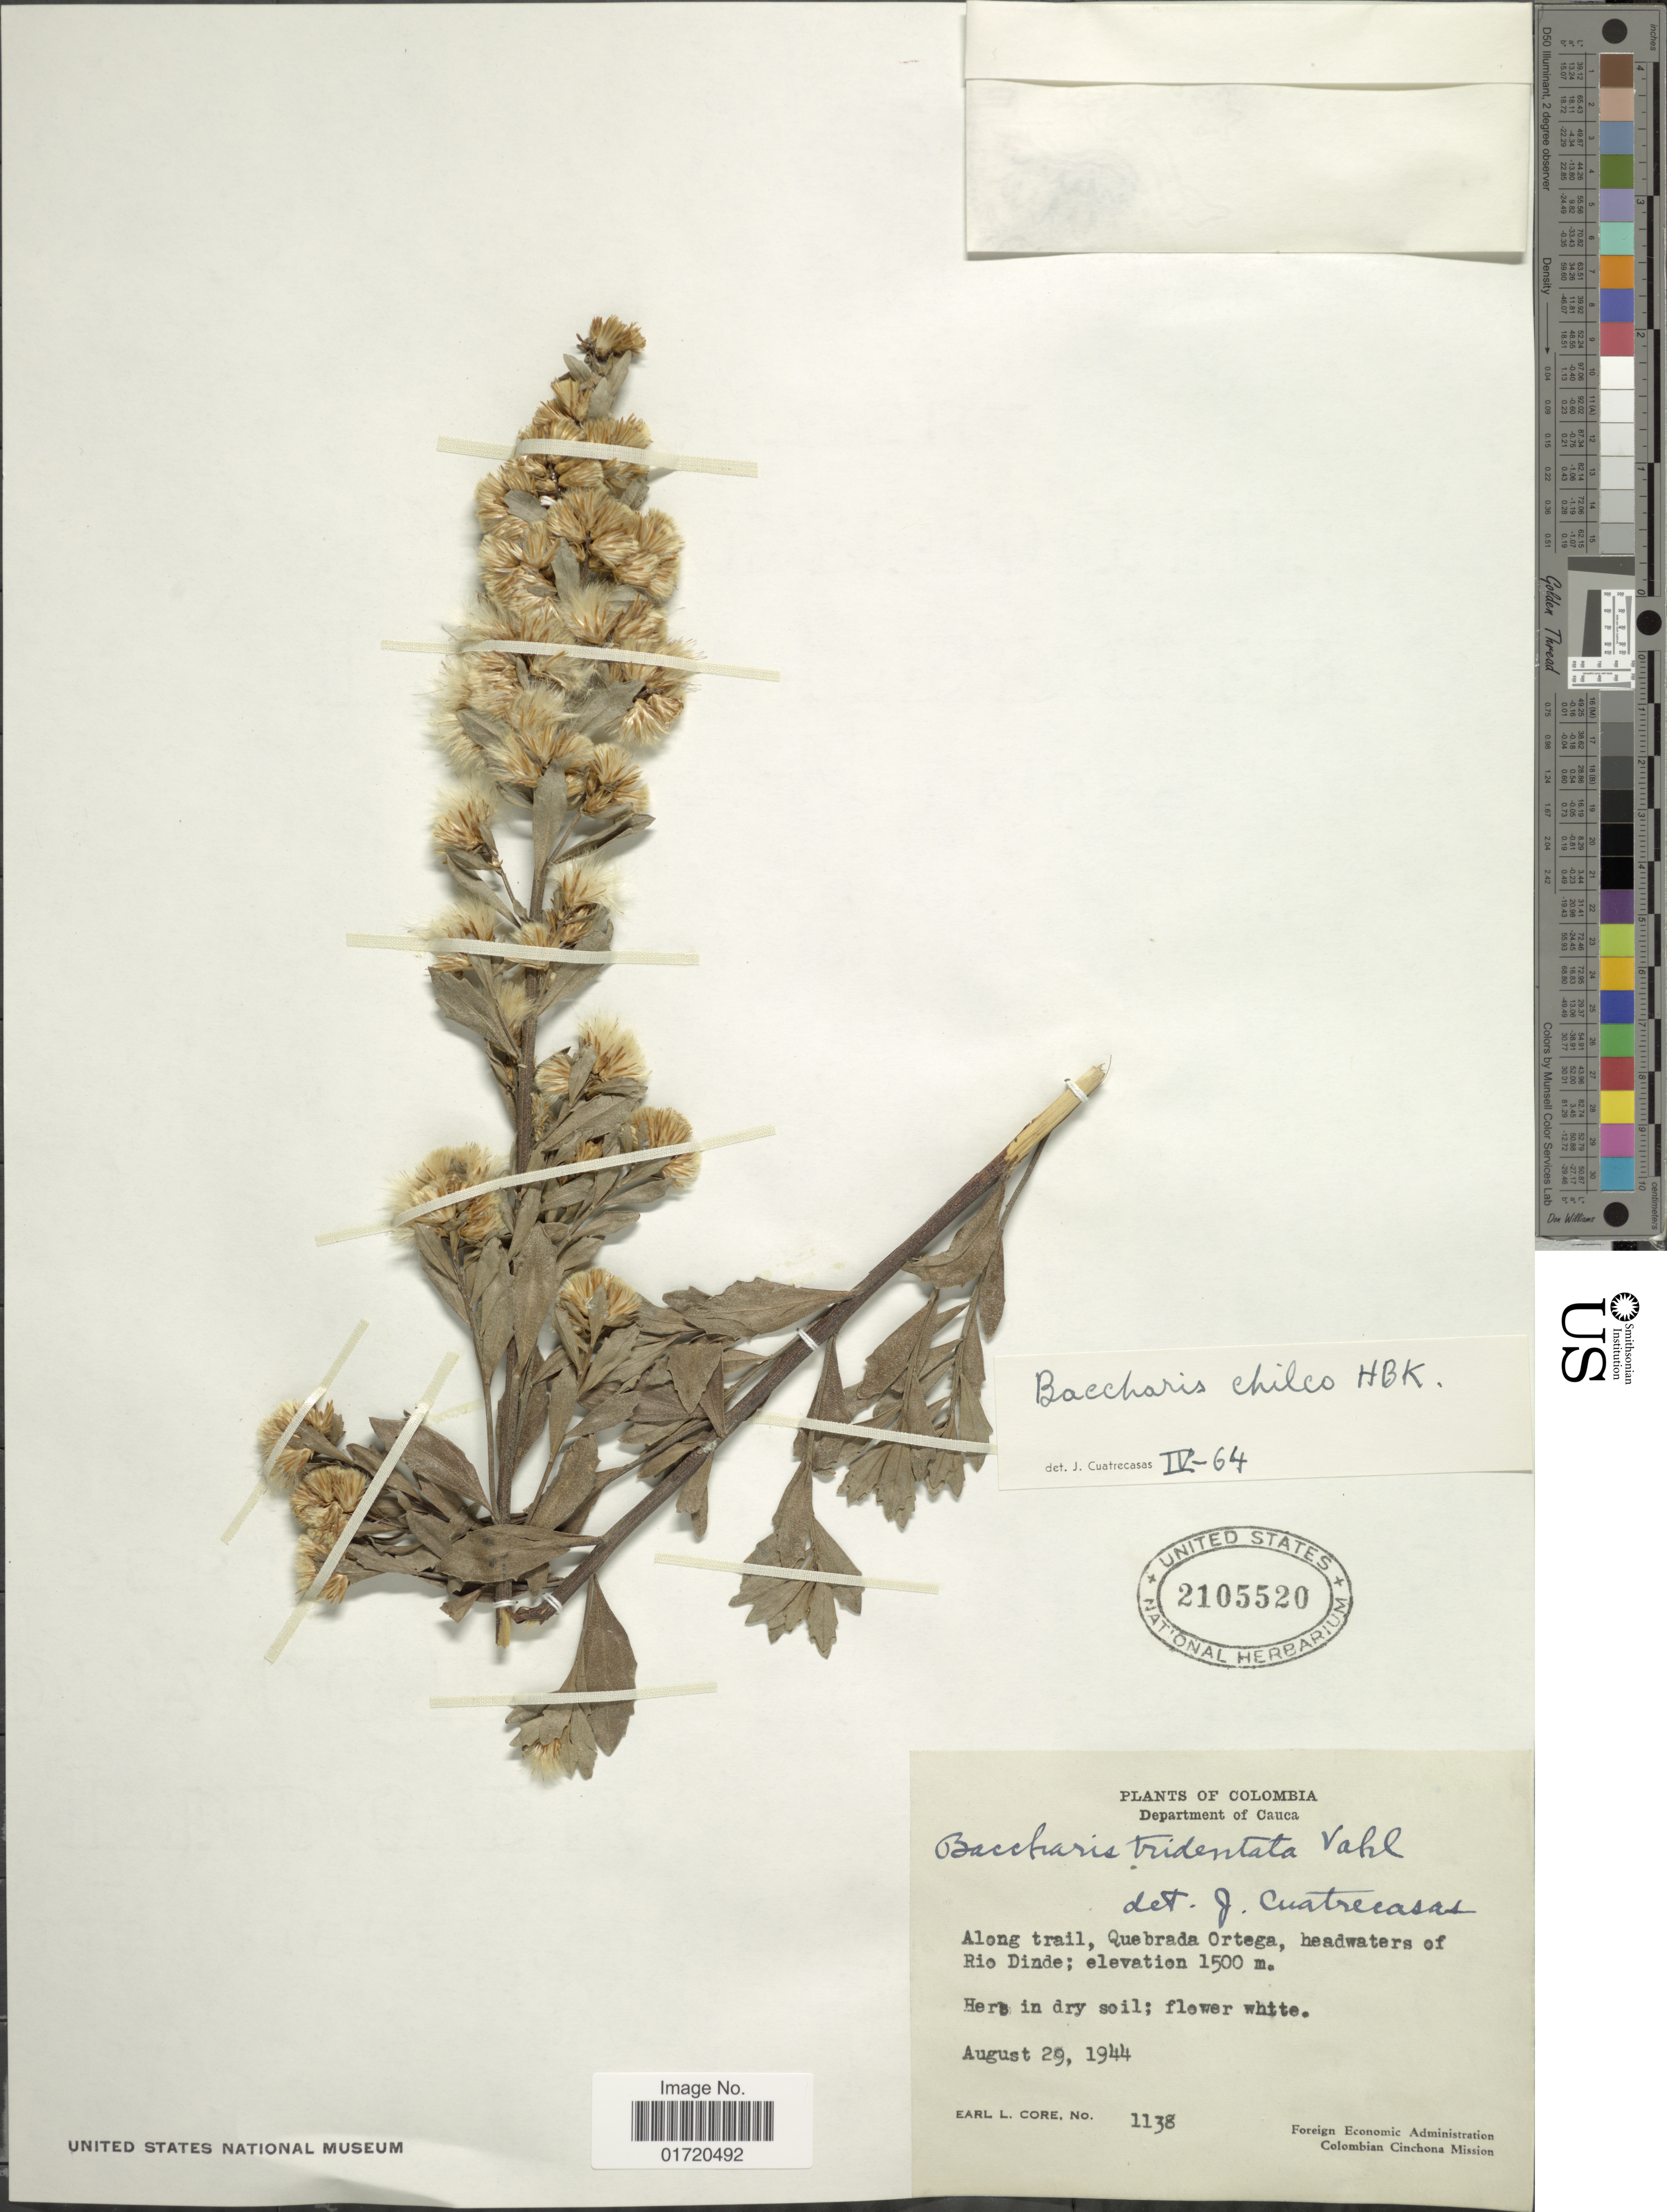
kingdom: Plantae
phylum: Tracheophyta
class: Magnoliopsida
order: Asterales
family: Asteraceae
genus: Baccharis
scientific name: Baccharis chilco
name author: Kunth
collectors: E. L. Core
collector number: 1138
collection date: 1944-09-29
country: Colombia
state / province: Cauca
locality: Along trail, Quebrada Ortega, headwaters of Rio Dinde.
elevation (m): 1500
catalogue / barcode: US 2105520